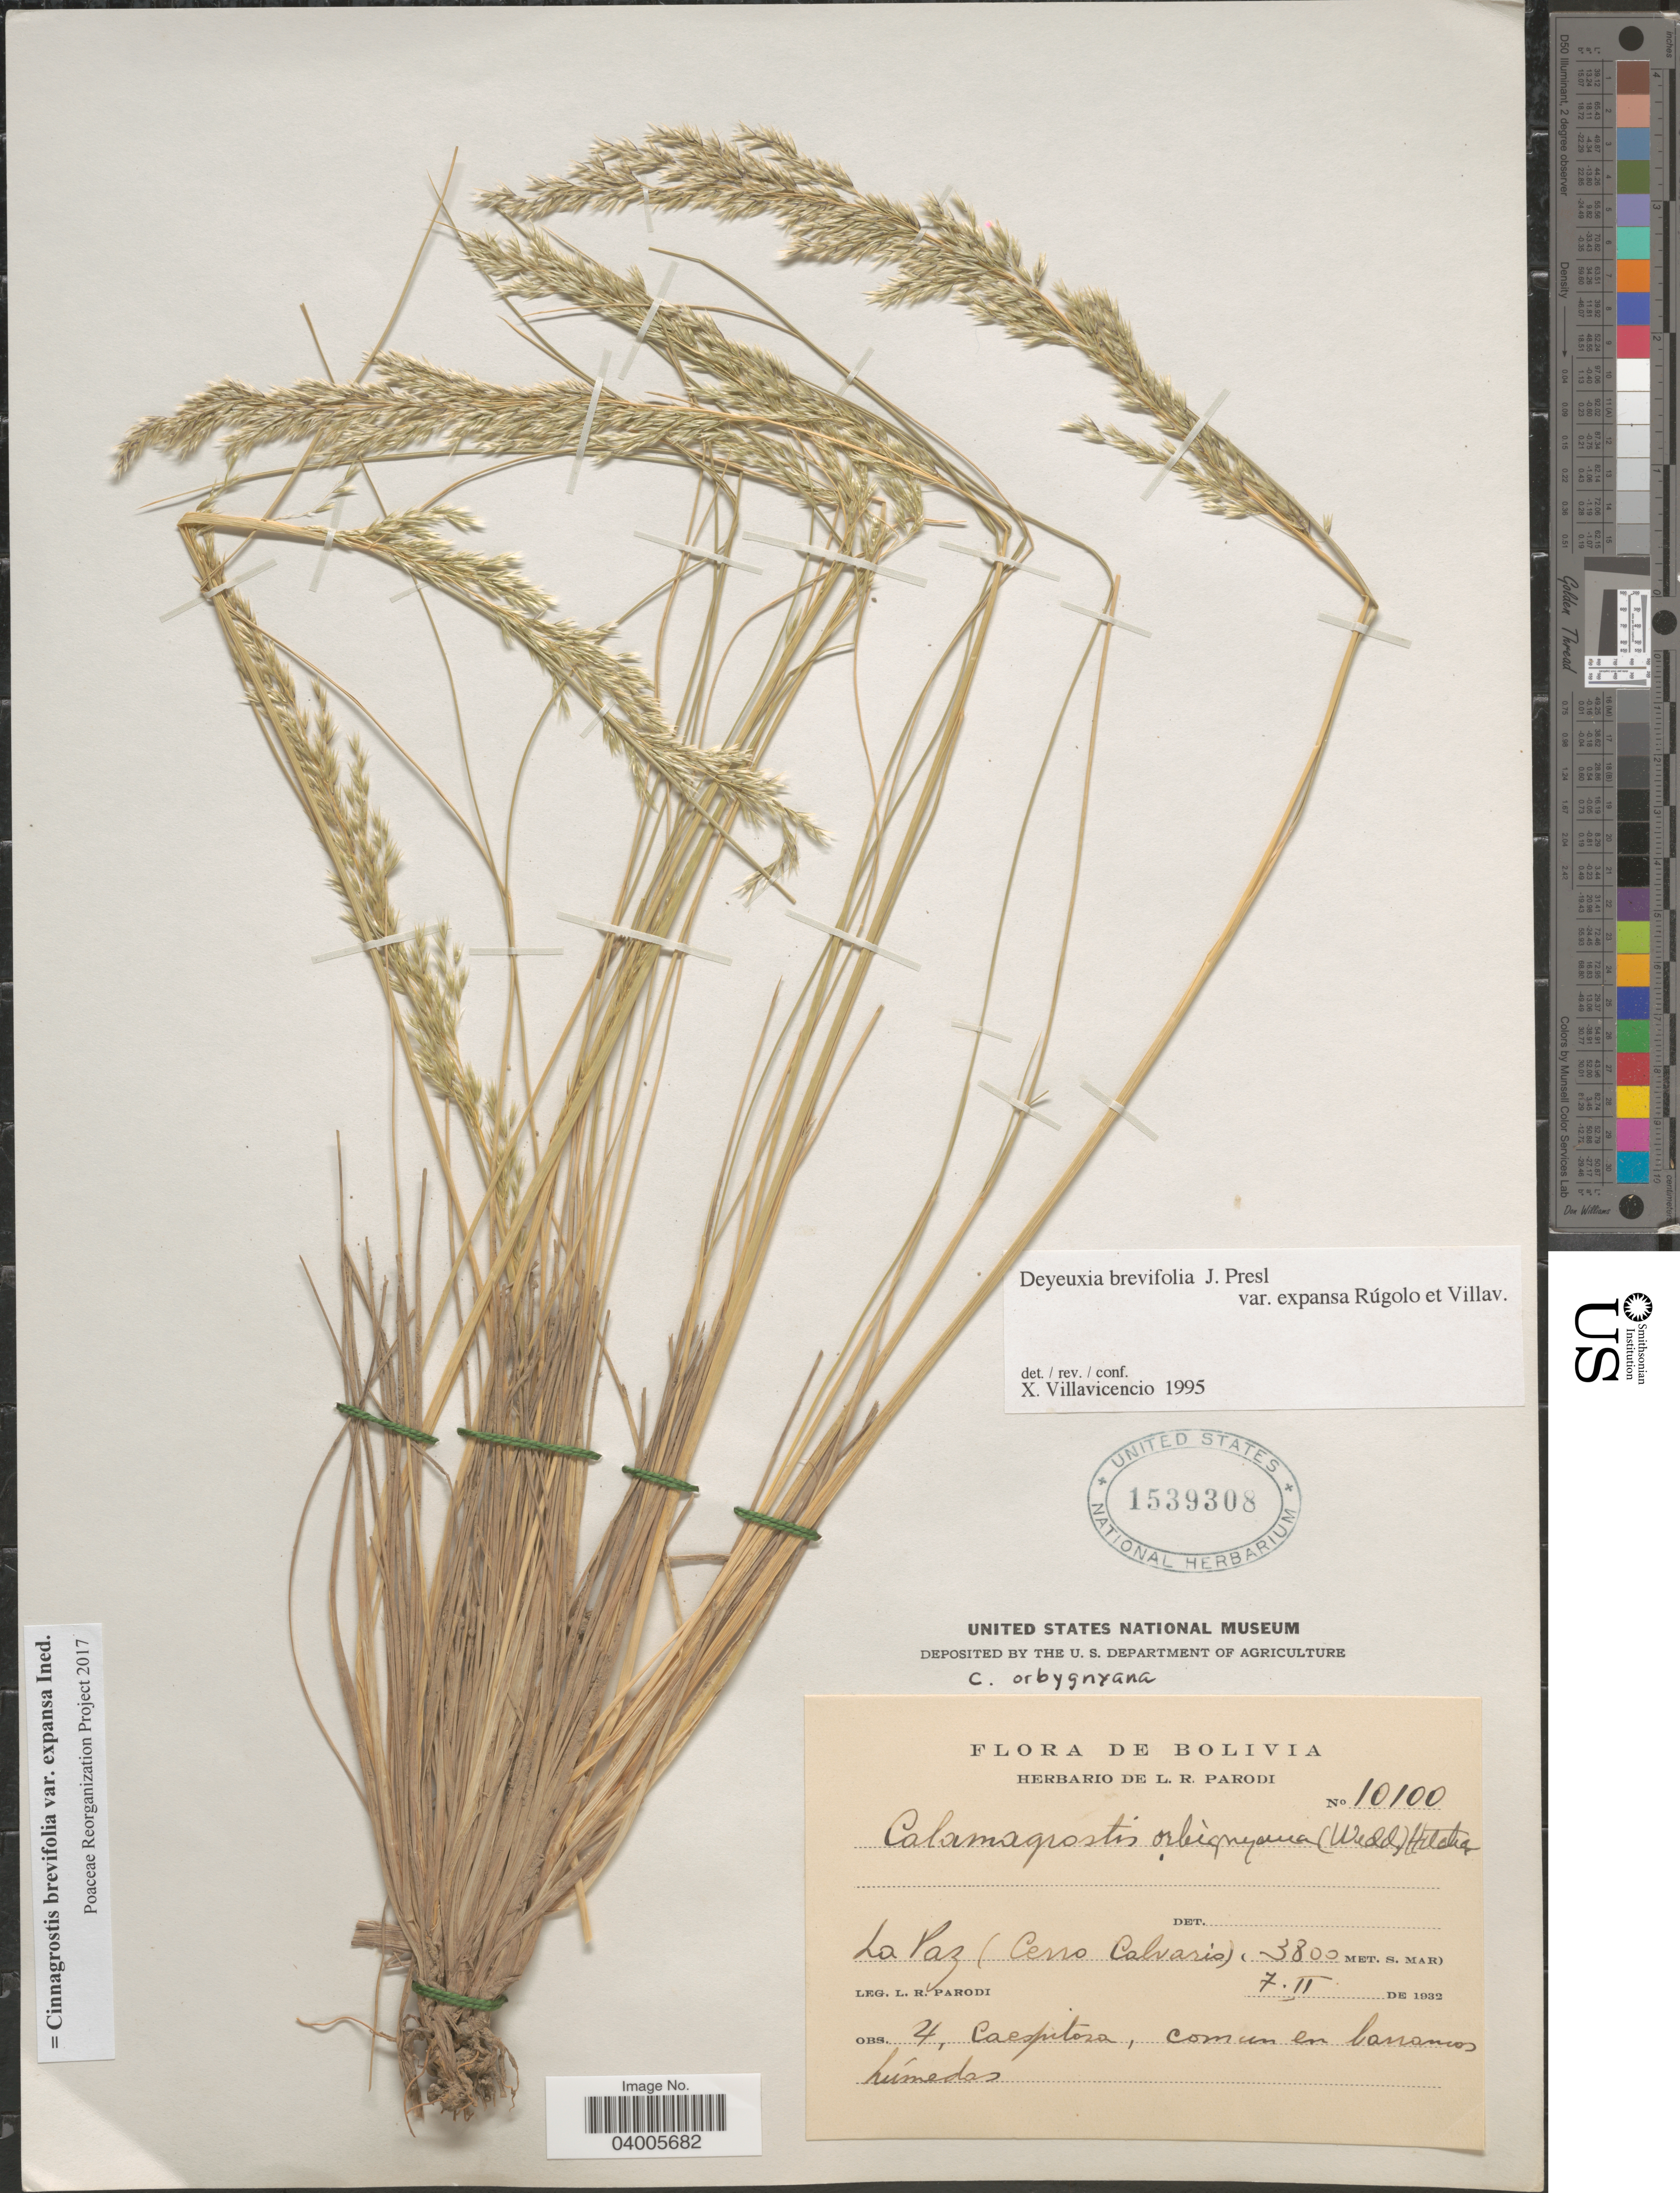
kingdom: Plantae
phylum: Tracheophyta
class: Liliopsida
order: Poales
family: Poaceae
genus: Cinnagrostis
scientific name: Cinnagrostis brevifolia var. expansa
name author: (Rúgolo & Villav.) P.M. Peterson et al.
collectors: L. R. Parodi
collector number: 10100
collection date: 1932-02-07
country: Bolivia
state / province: La Paz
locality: (Cerro Calvario).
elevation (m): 3800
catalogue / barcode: US 1539308